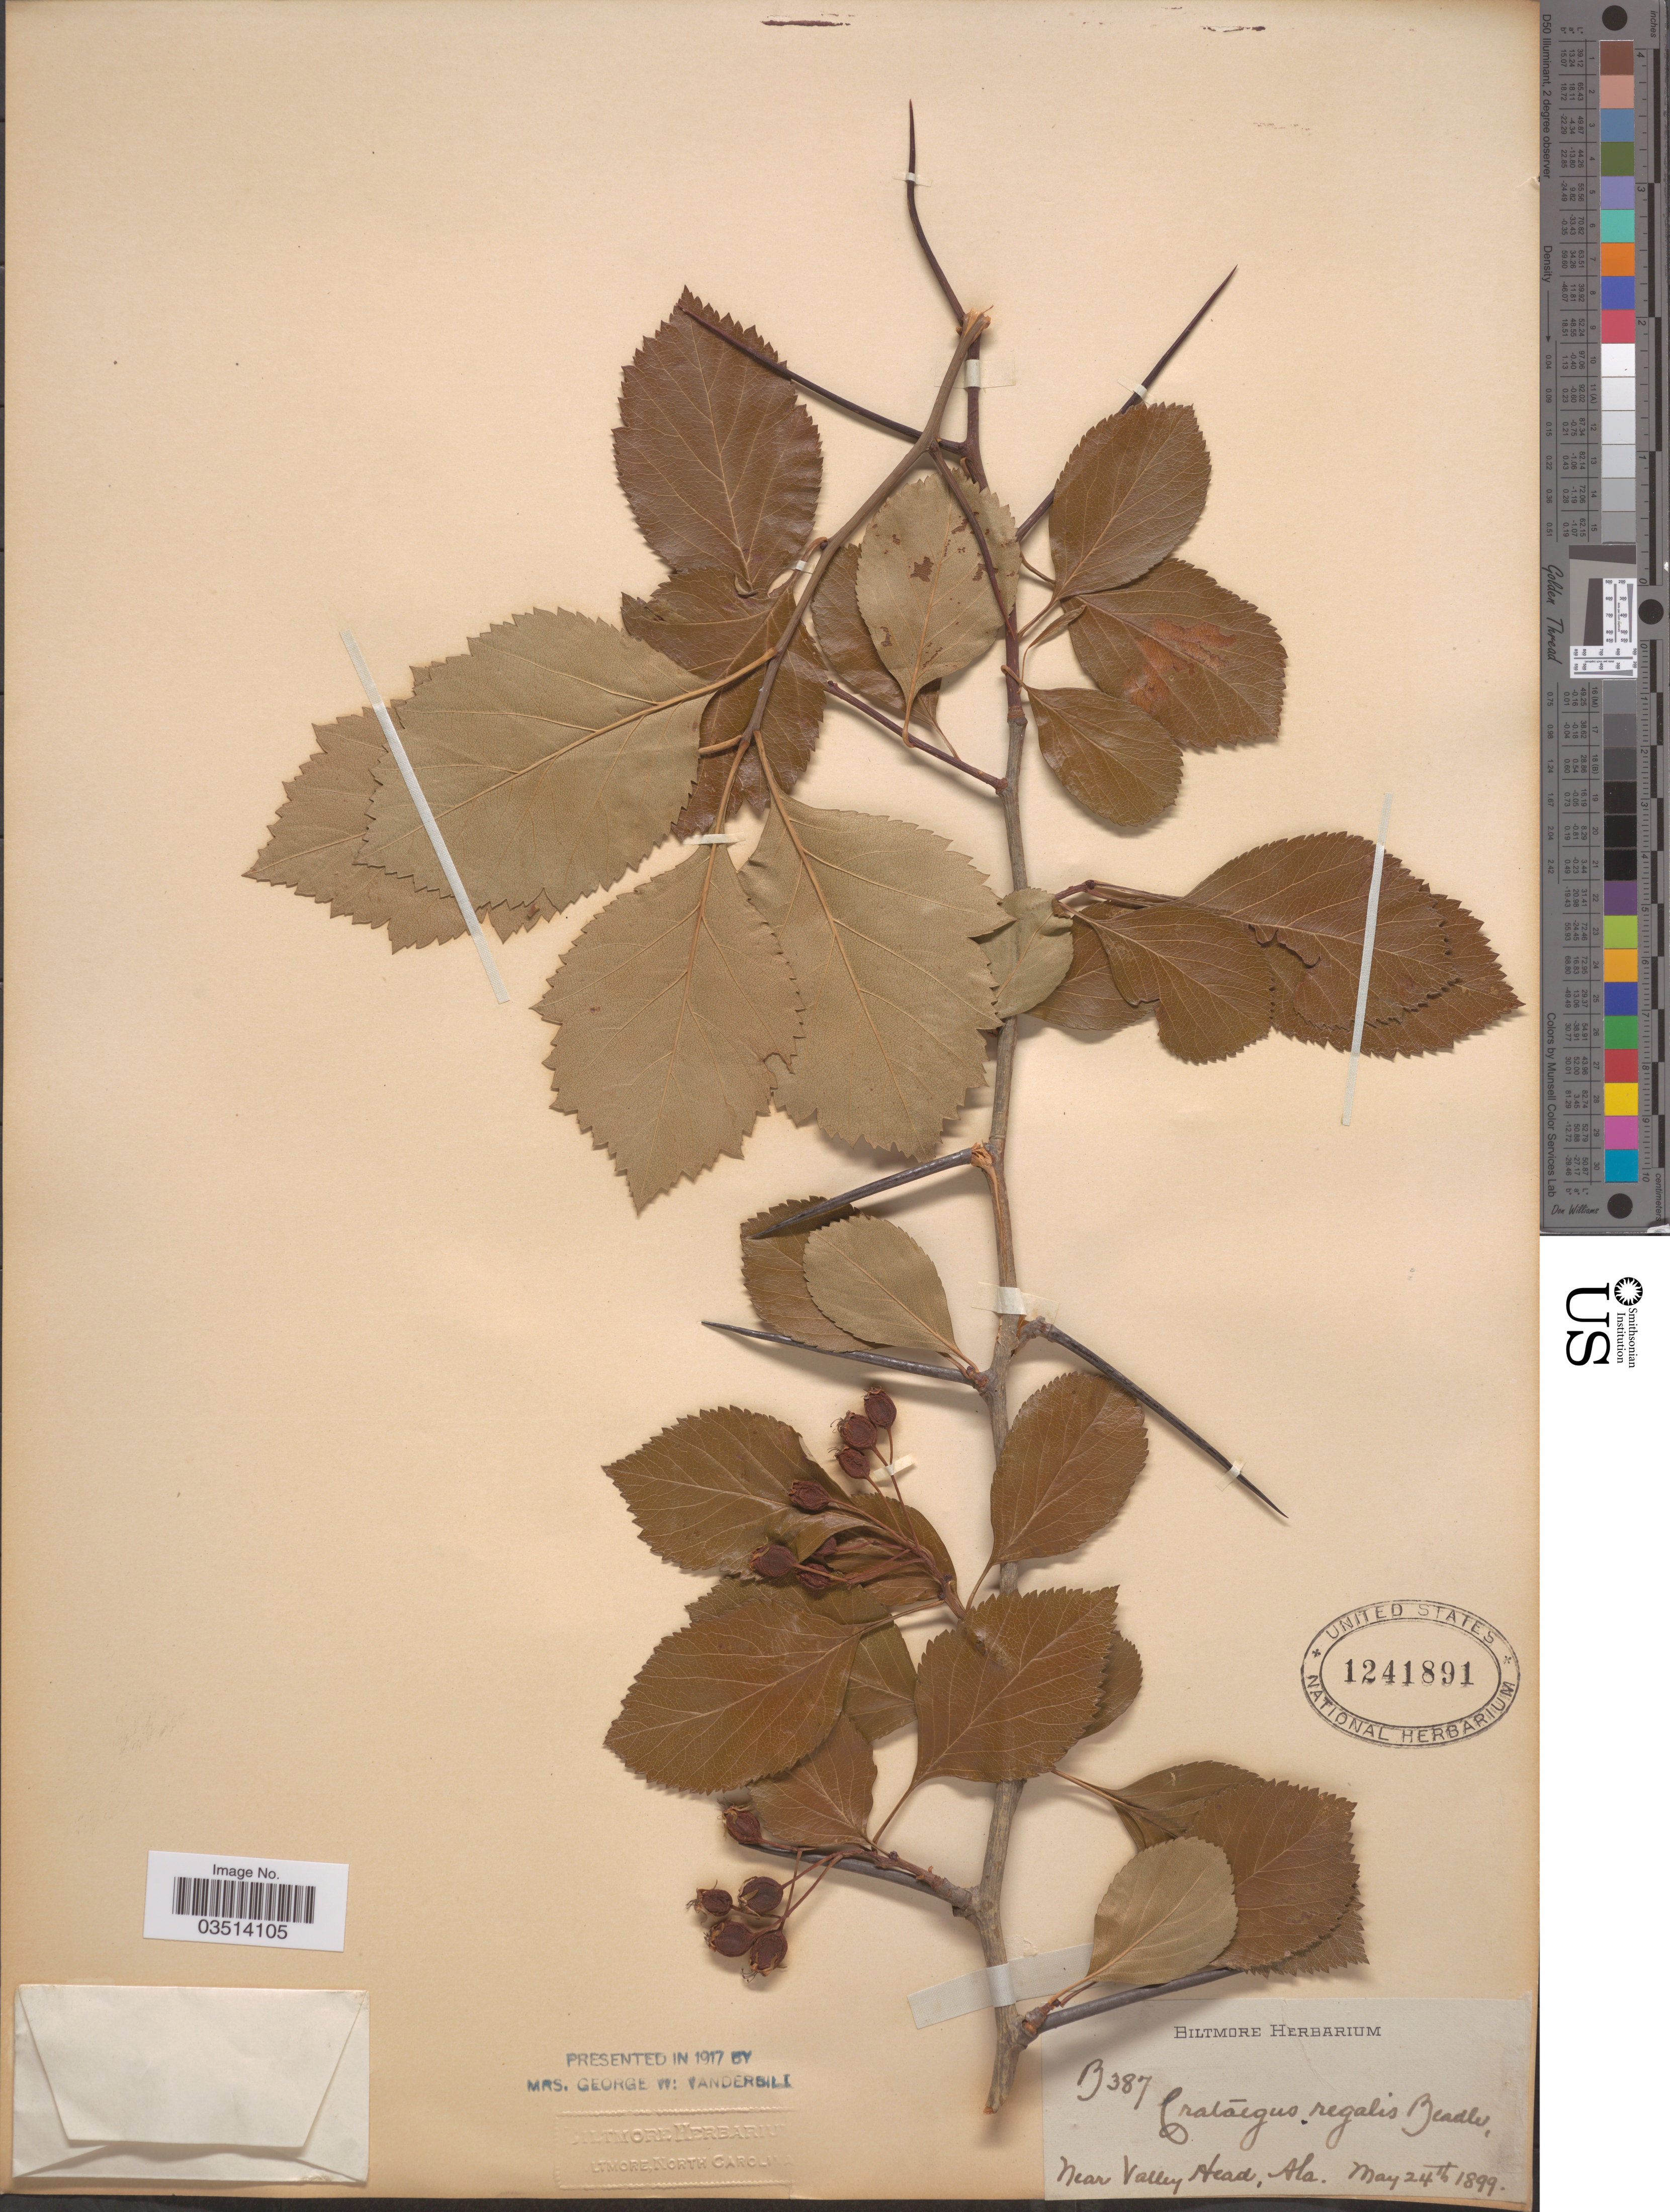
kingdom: Plantae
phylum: Tracheophyta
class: Magnoliopsida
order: Rosales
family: Rosaceae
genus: Crataegus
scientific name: Crataegus crus-galli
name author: L.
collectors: ex herb. Biltmore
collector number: B387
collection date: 1899-05-24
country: United States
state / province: Alabama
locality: Near Valley Head.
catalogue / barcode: US 1241891